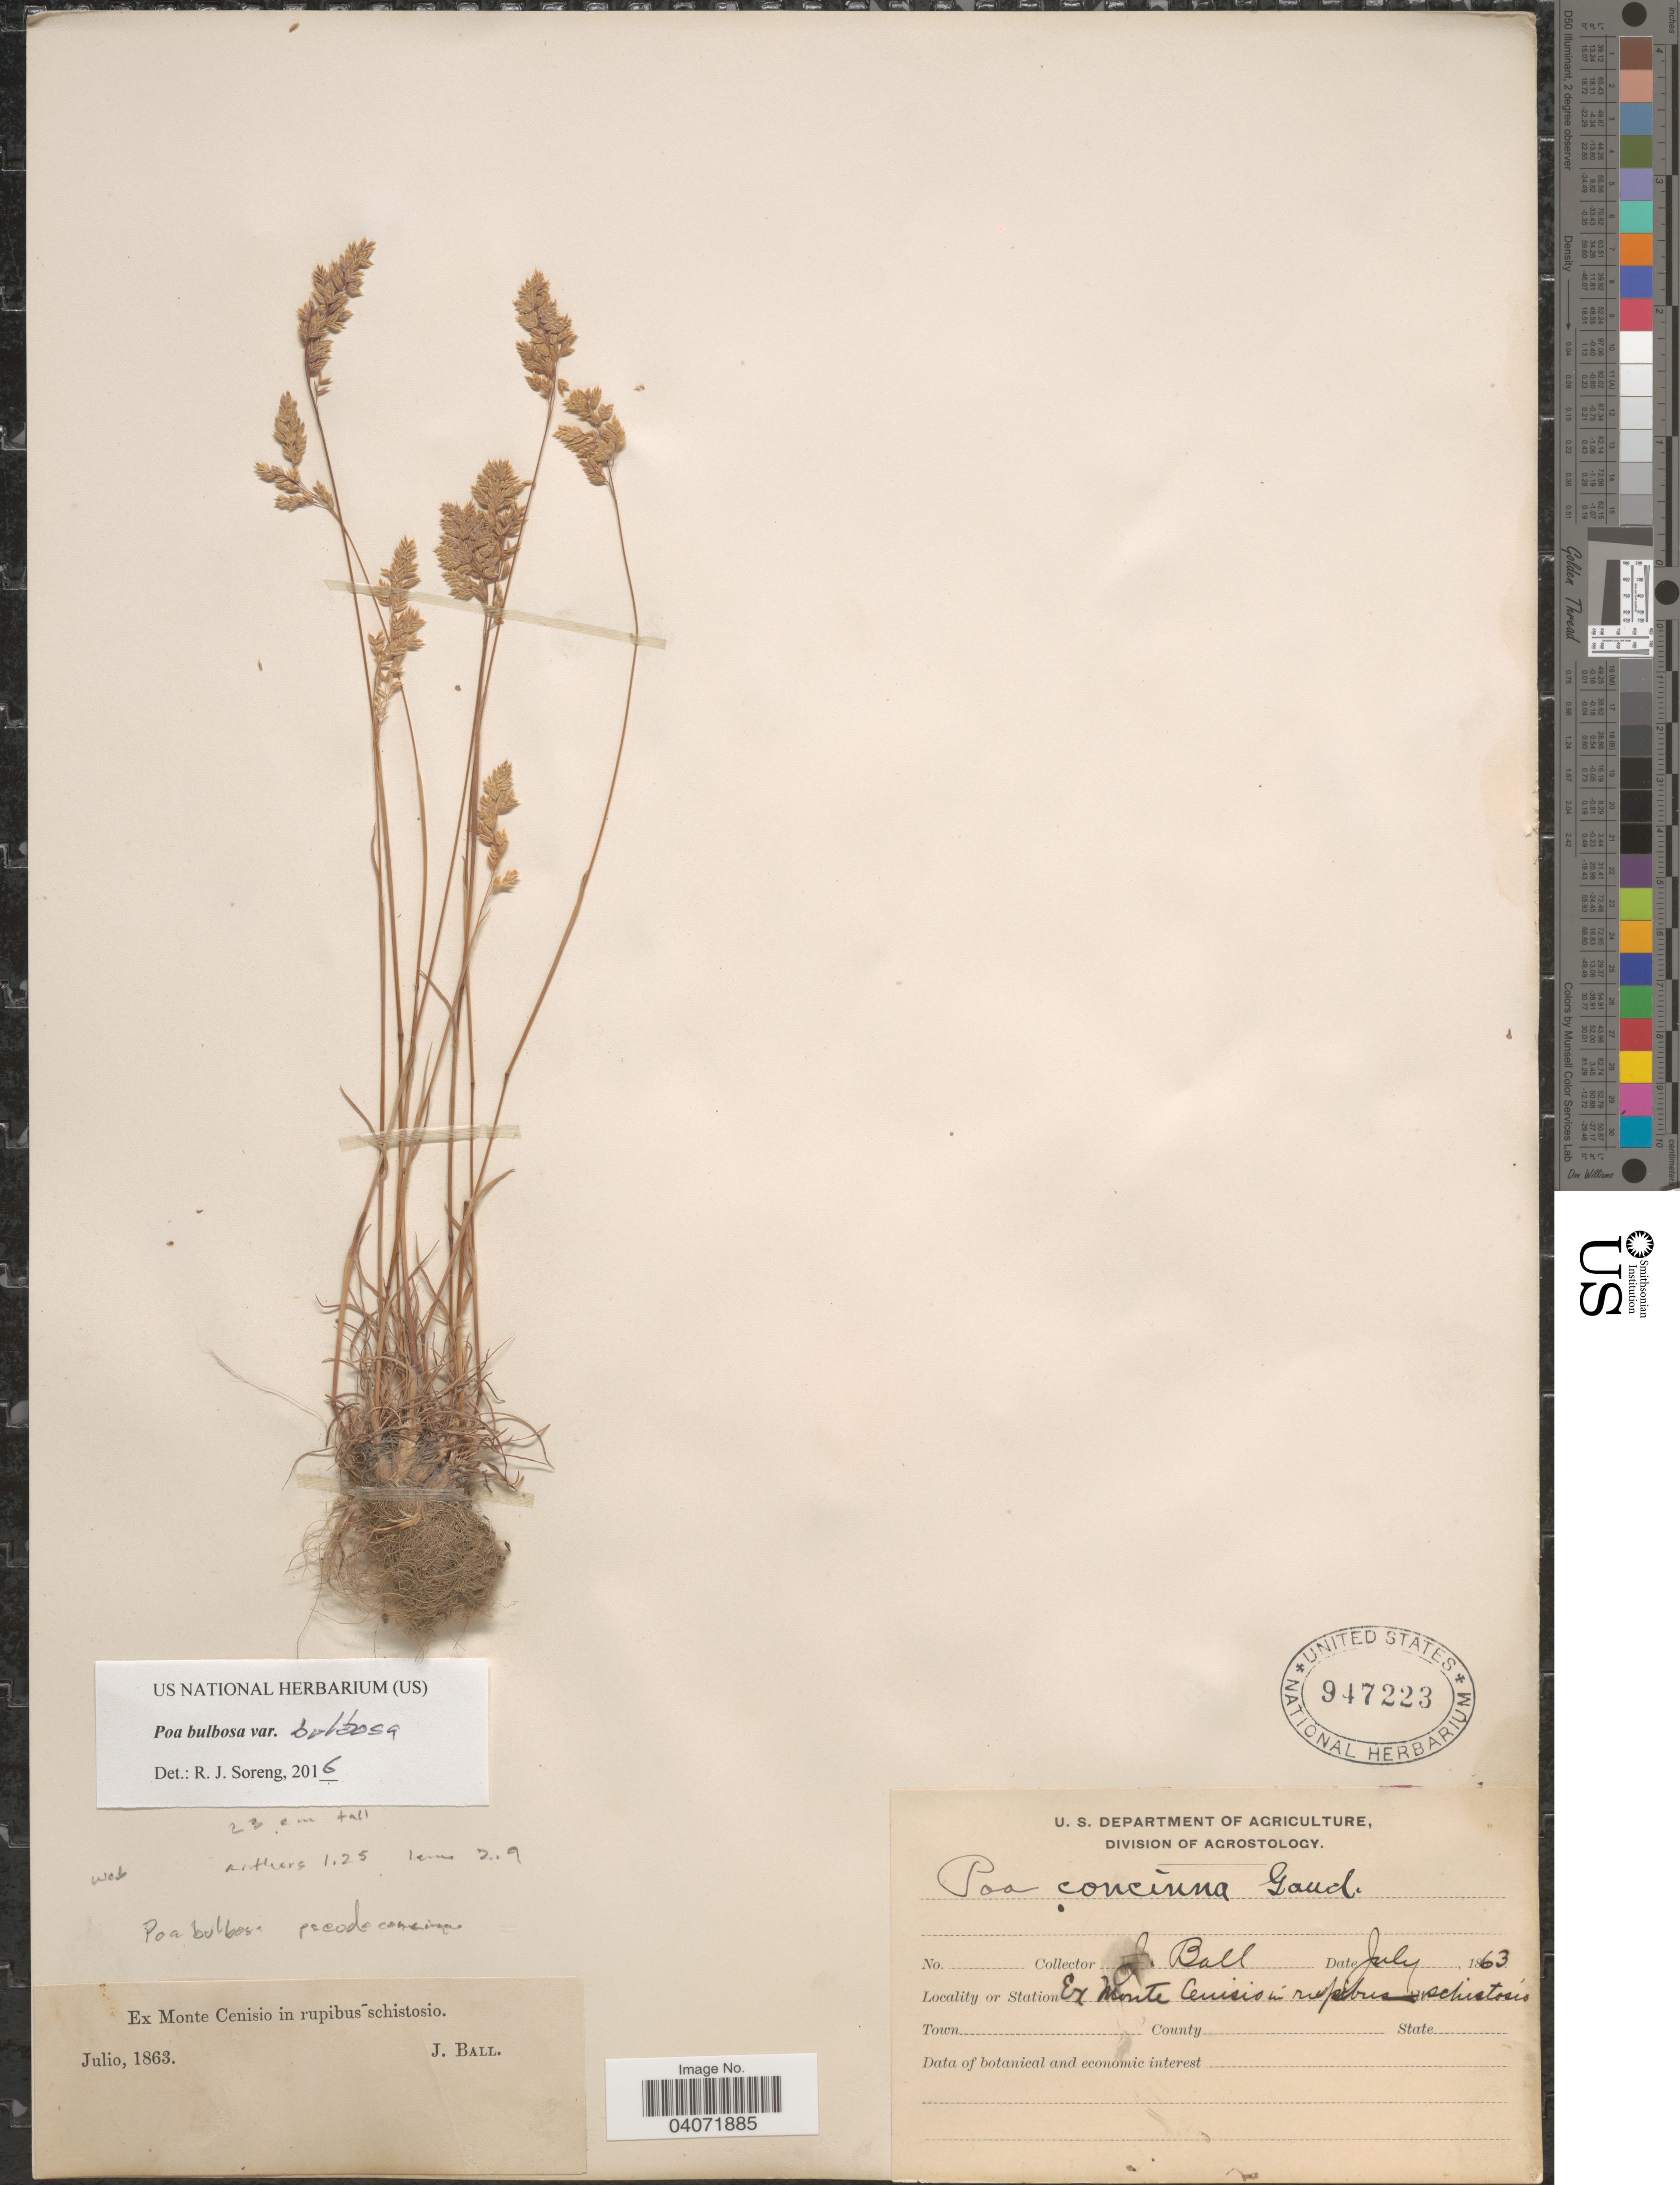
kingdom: Plantae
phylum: Tracheophyta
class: Liliopsida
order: Poales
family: Poaceae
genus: Poa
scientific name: Poa bulbosa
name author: L.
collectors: J. Ball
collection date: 1863-07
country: Italy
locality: Ex Monte Cenisio in rupibus schistosio.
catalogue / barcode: US 947223